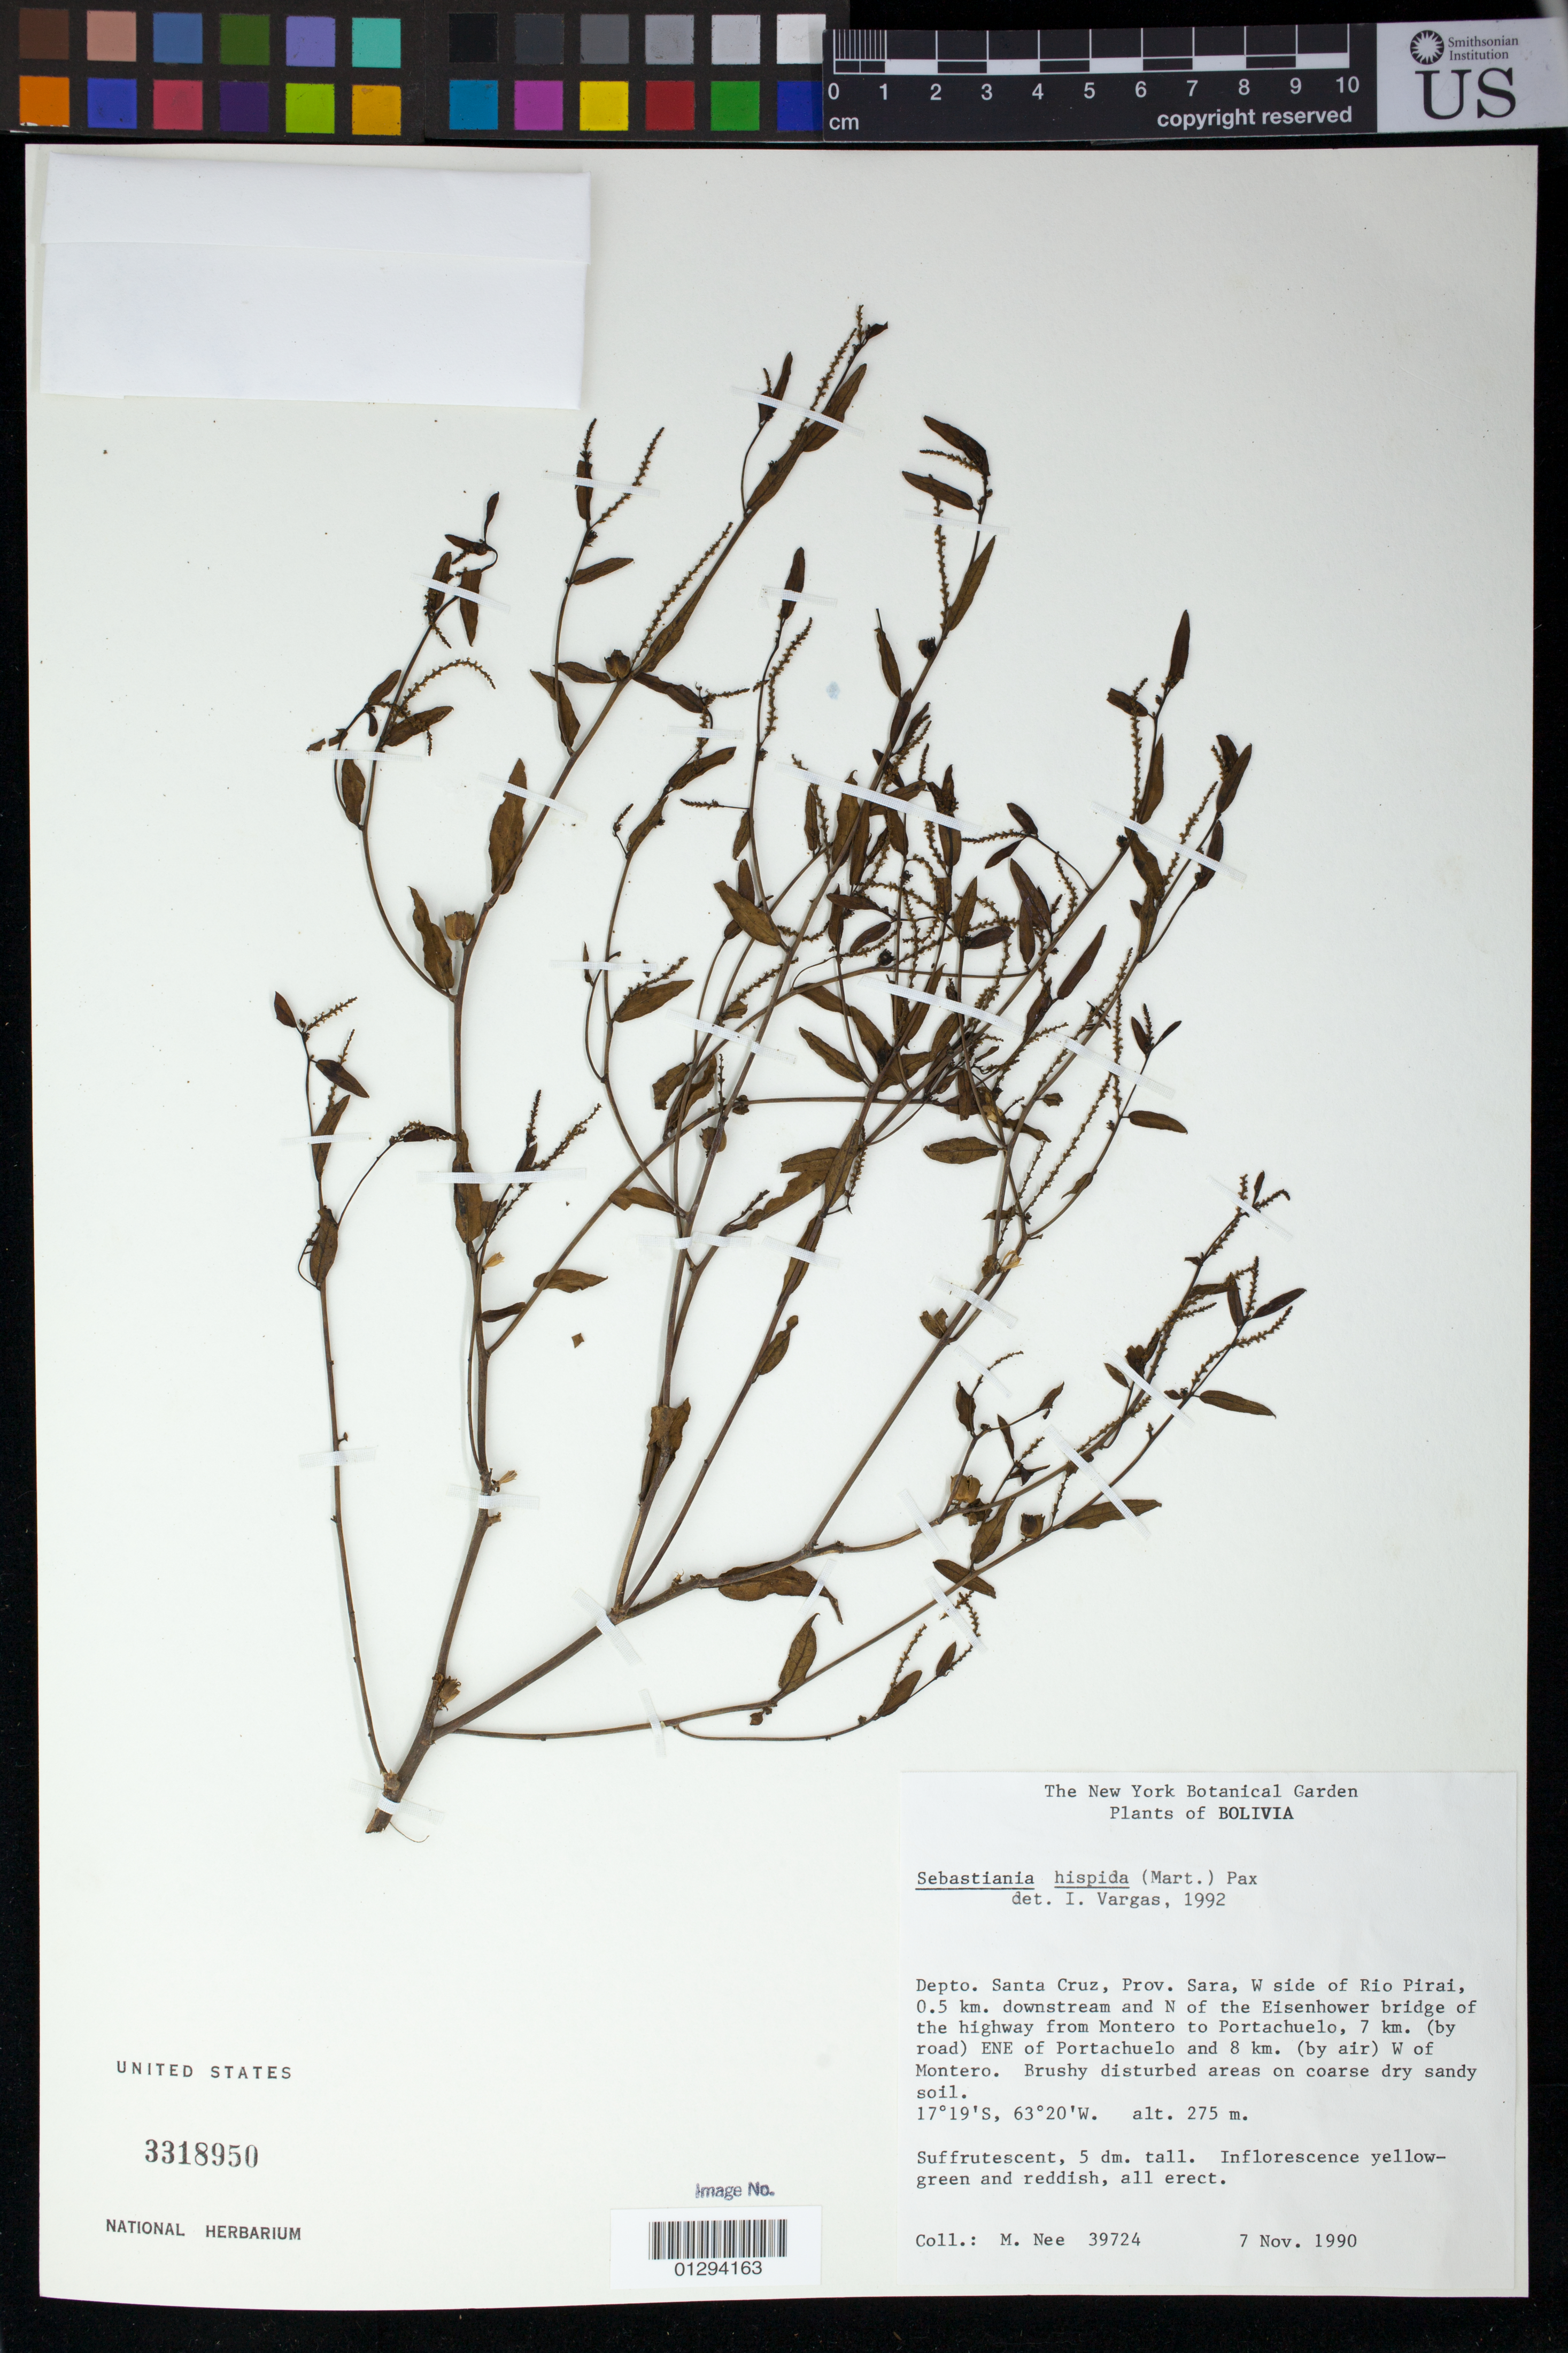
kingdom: Plantae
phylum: Tracheophyta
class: Magnoliopsida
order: Malpighiales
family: Euphorbiaceae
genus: Sebastiania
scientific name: Sebastiania hispida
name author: (Mart.) Pax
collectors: M. Nee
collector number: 39724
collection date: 1990-11-07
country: Bolivia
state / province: Santa Cruz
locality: Prov. Sara, W side of Rio Pirai, 0.5 km. downstream and N of the Eisenhower bridge of the highway from Montero to Portachuelo, 7 km. (by road) ENE of Portachuelo and 8 km. (by air) W of Montero.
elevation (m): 275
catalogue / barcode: US 3318950